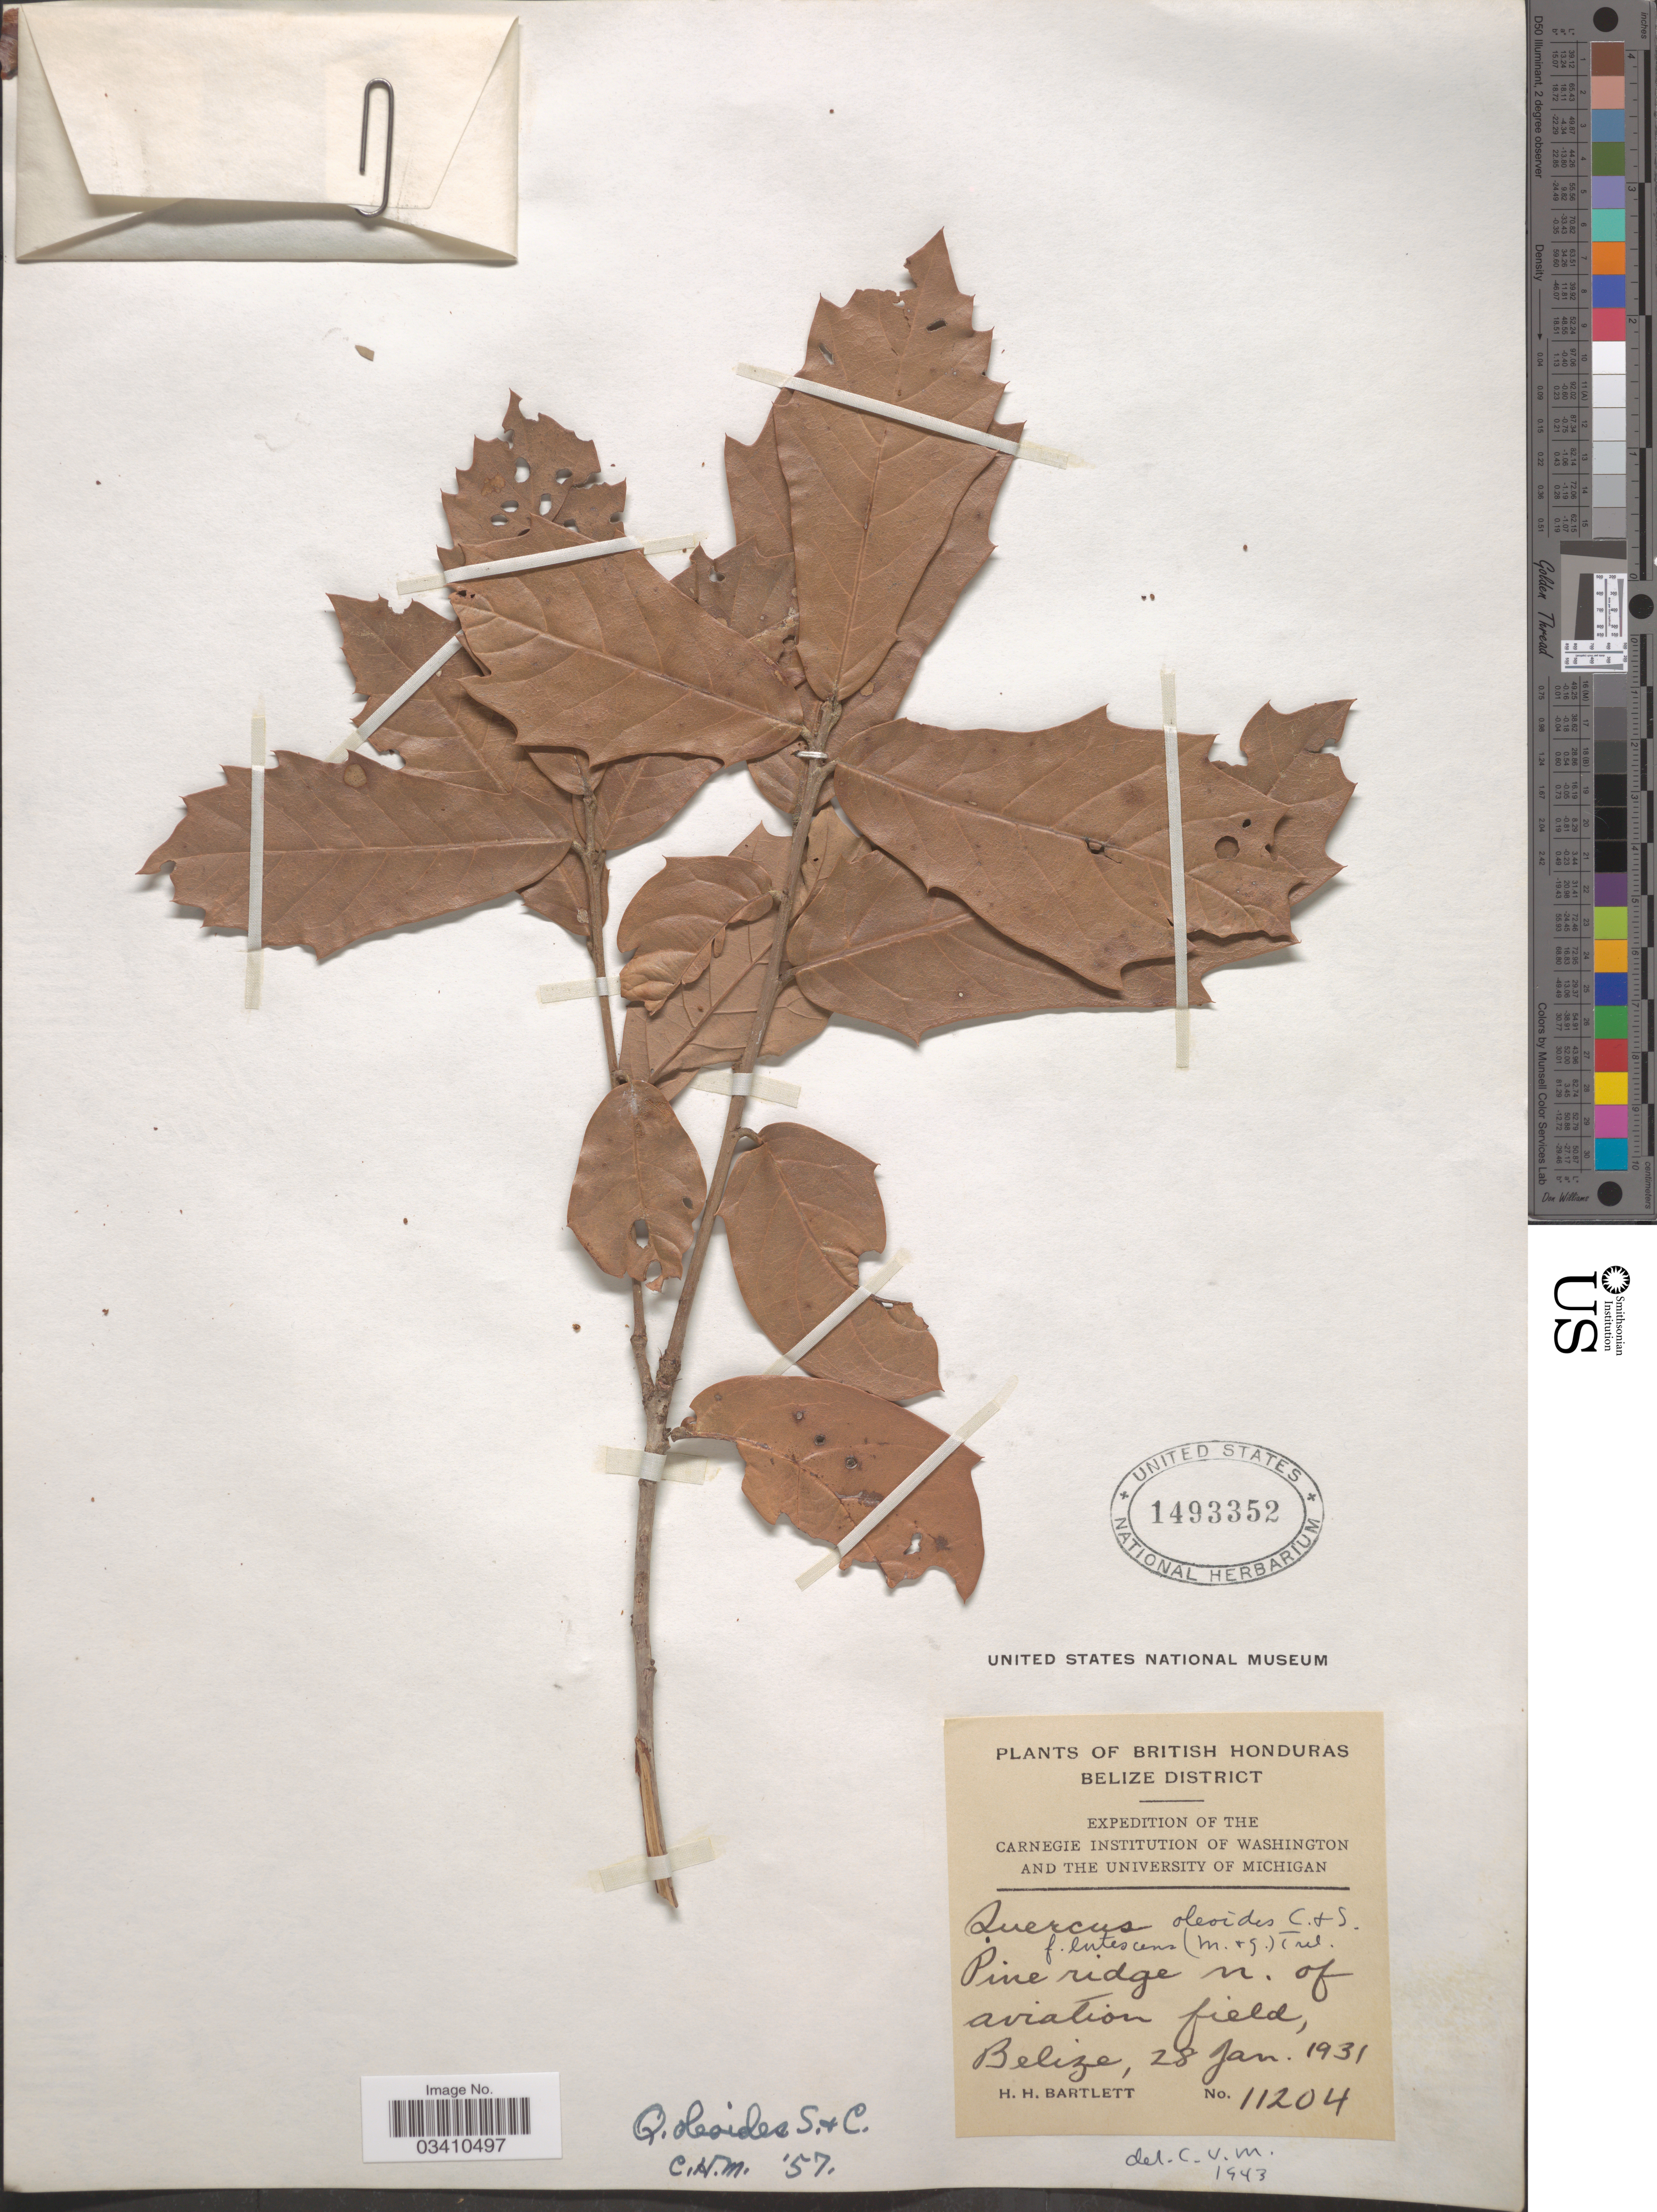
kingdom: Plantae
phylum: Tracheophyta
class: Magnoliopsida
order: Fagales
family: Fagaceae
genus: Quercus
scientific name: Quercus oleoides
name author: Schltdl. & Cham.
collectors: H. H. Bartlett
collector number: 11204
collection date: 1931-01-28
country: Belize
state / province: Belize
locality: British Honduras. Belize District. Pine ridge n. of aviation field, Belize.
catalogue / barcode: US 1493352